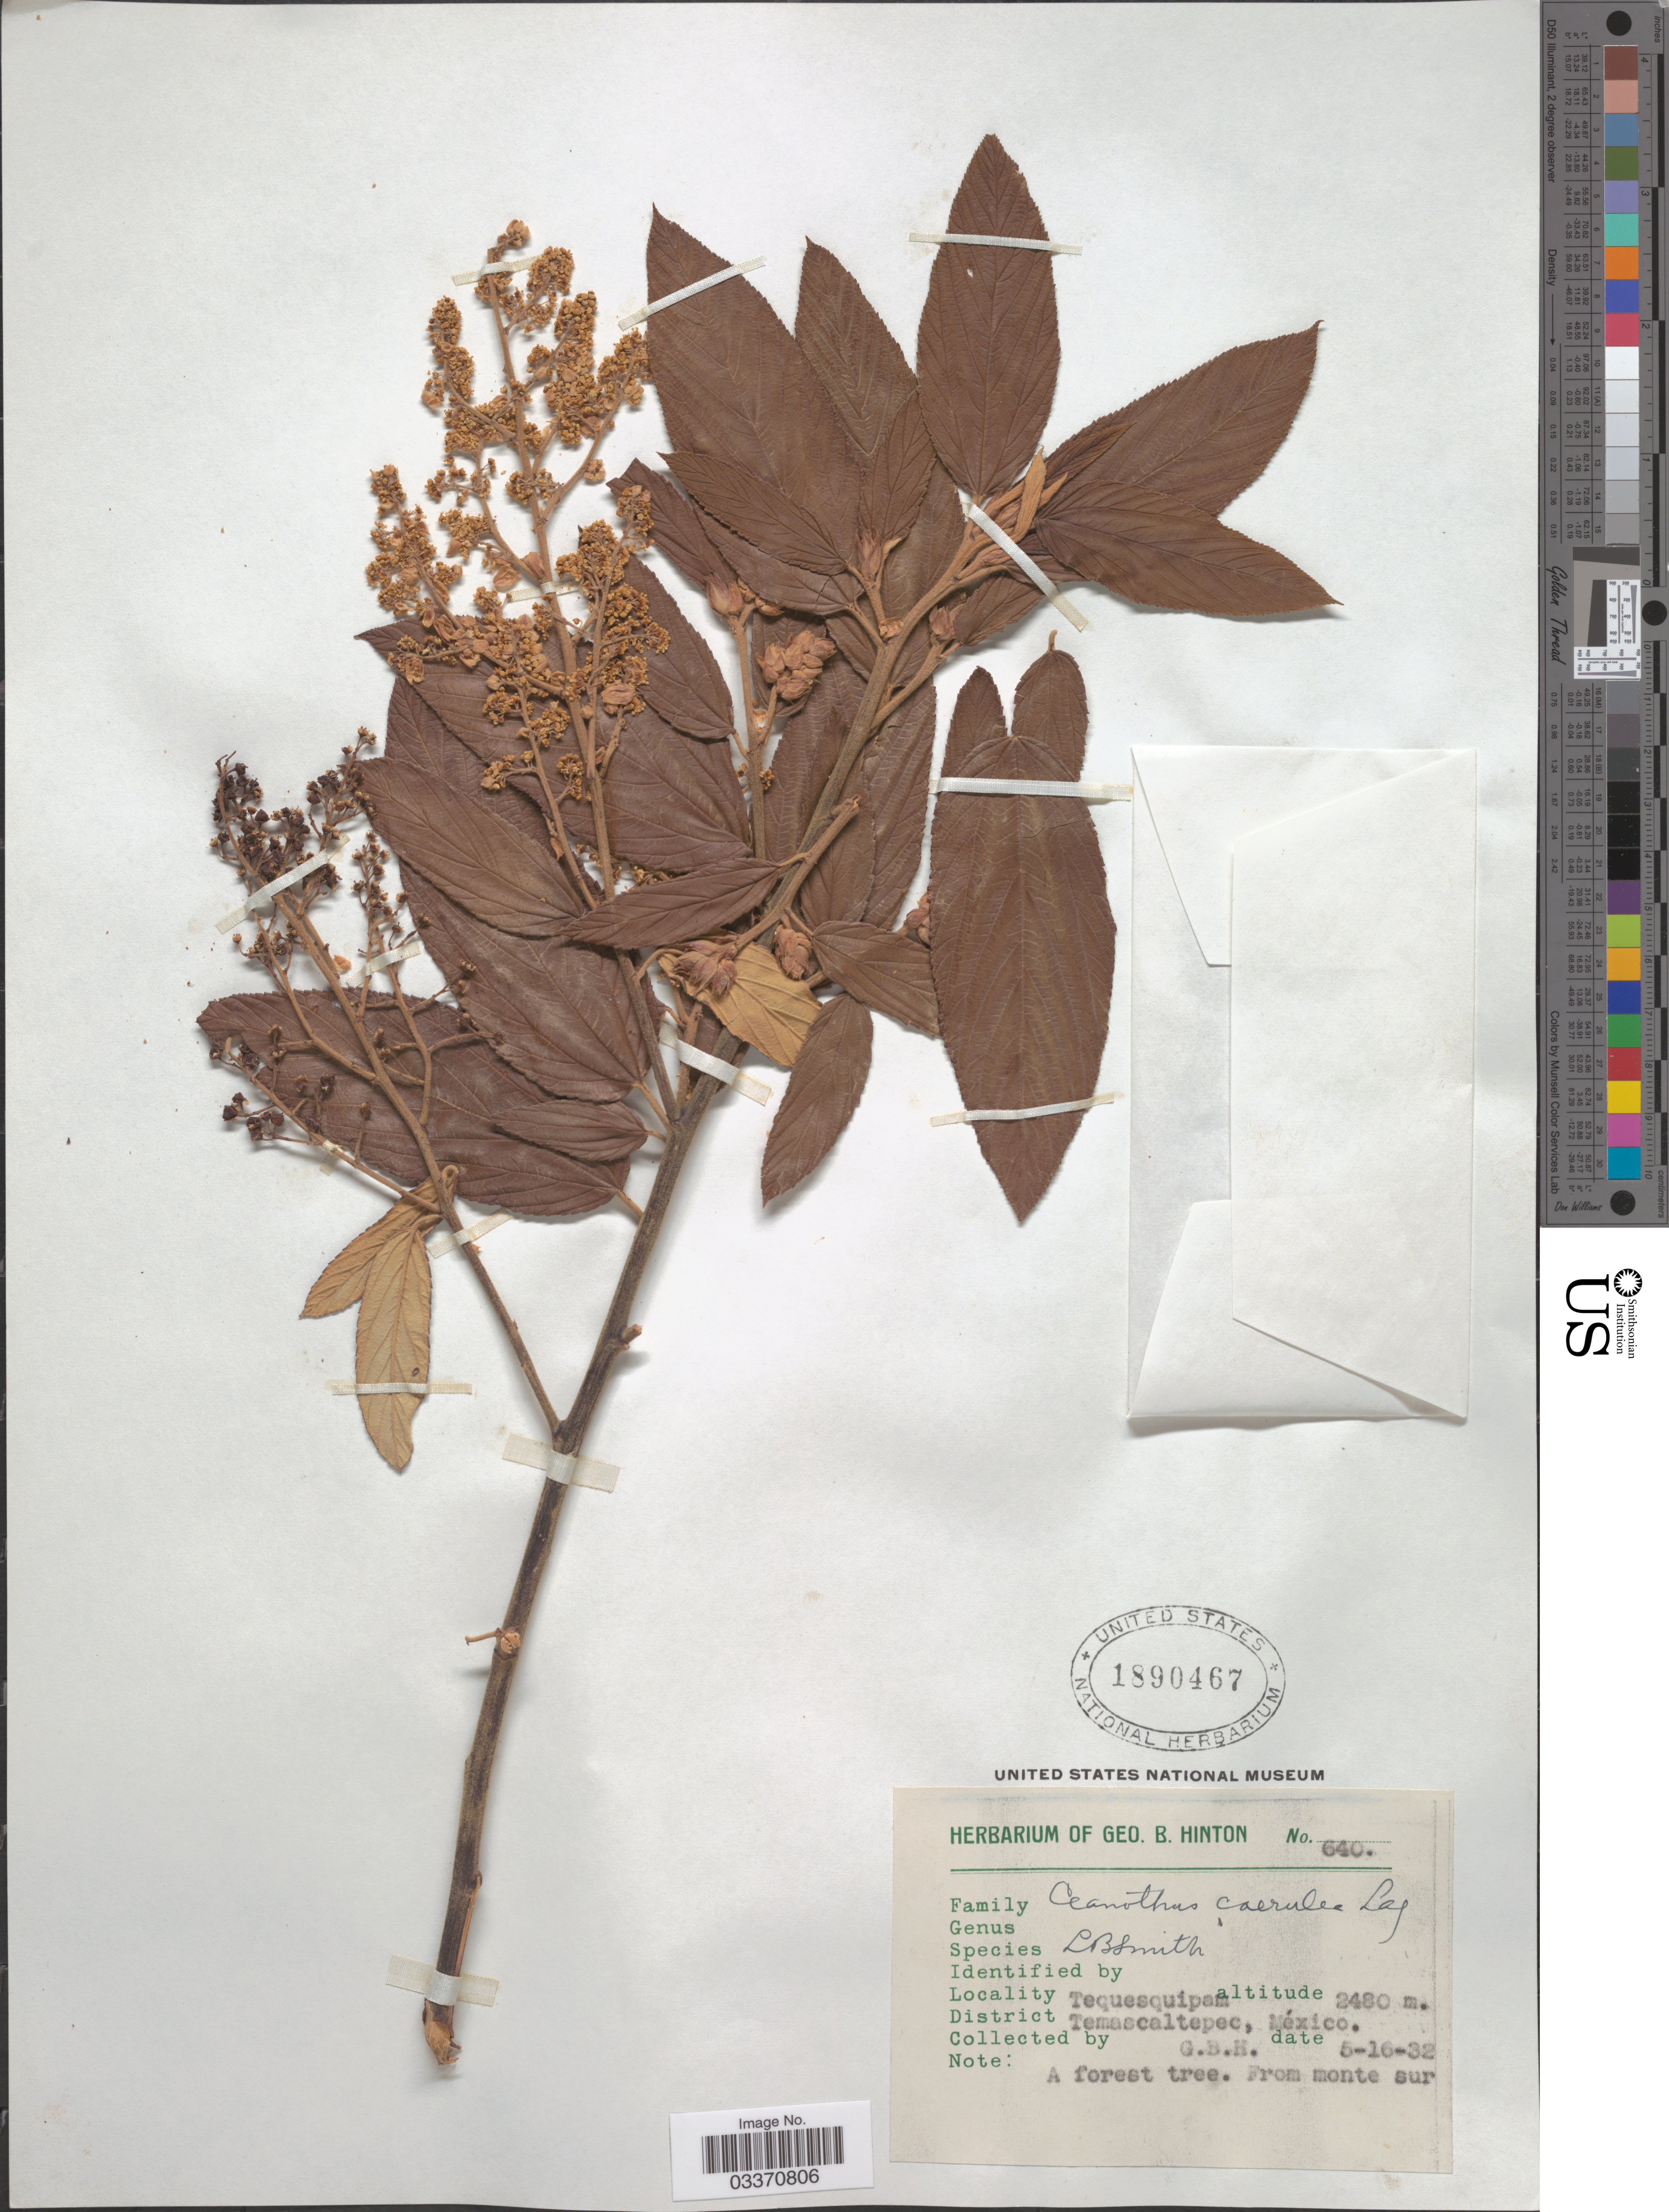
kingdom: Plantae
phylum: Tracheophyta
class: Magnoliopsida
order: Rosales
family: Rhamnaceae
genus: Ceanothus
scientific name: Ceanothus caeruleus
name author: Lag.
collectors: G. B. Hinton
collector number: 640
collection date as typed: Transcribed d/m/y: 16/5/32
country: Mexico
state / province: México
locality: Tequesquipam. District Temascaltepec.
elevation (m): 2480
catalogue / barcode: US 1890467